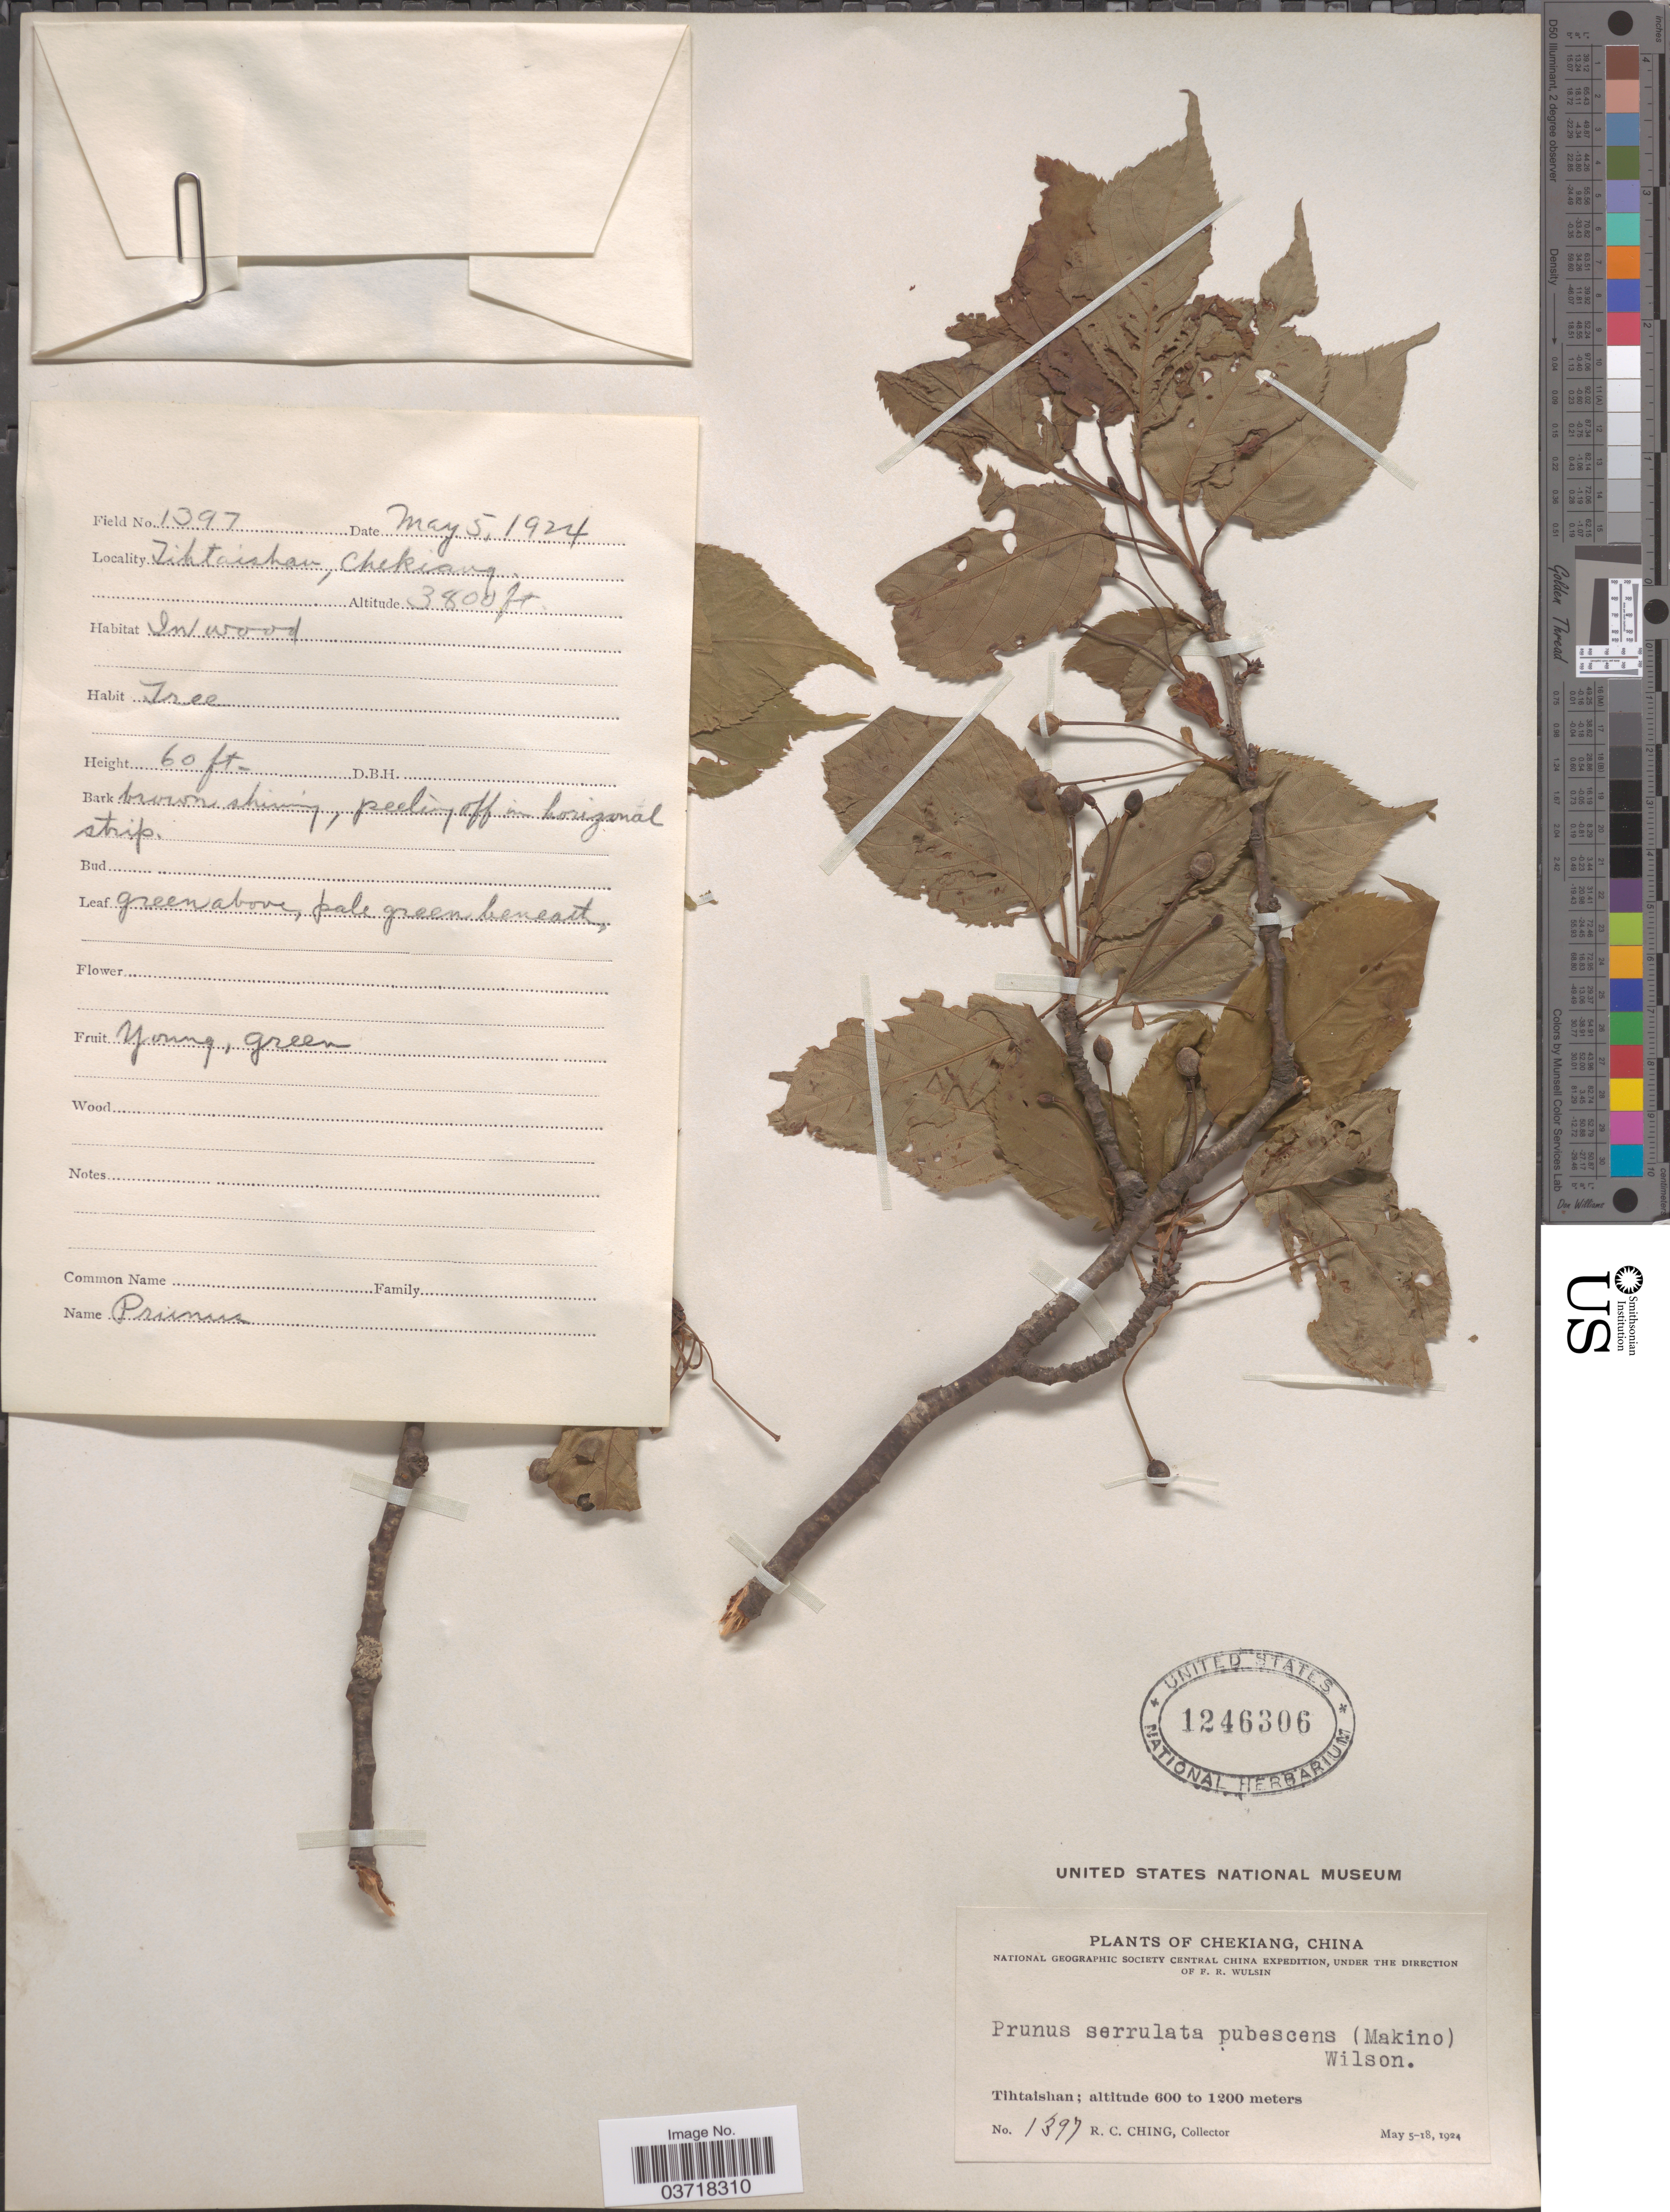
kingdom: Plantae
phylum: Tracheophyta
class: Magnoliopsida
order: Rosales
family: Rosaceae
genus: Prunus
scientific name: Prunus serrulata var. pubescens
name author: (Makino) Nakai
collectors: R. C. Ching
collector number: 1397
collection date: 1924-05-05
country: China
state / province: Zhejiang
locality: Chekiang. Tihtaishan.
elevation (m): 1158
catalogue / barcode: US 1246306